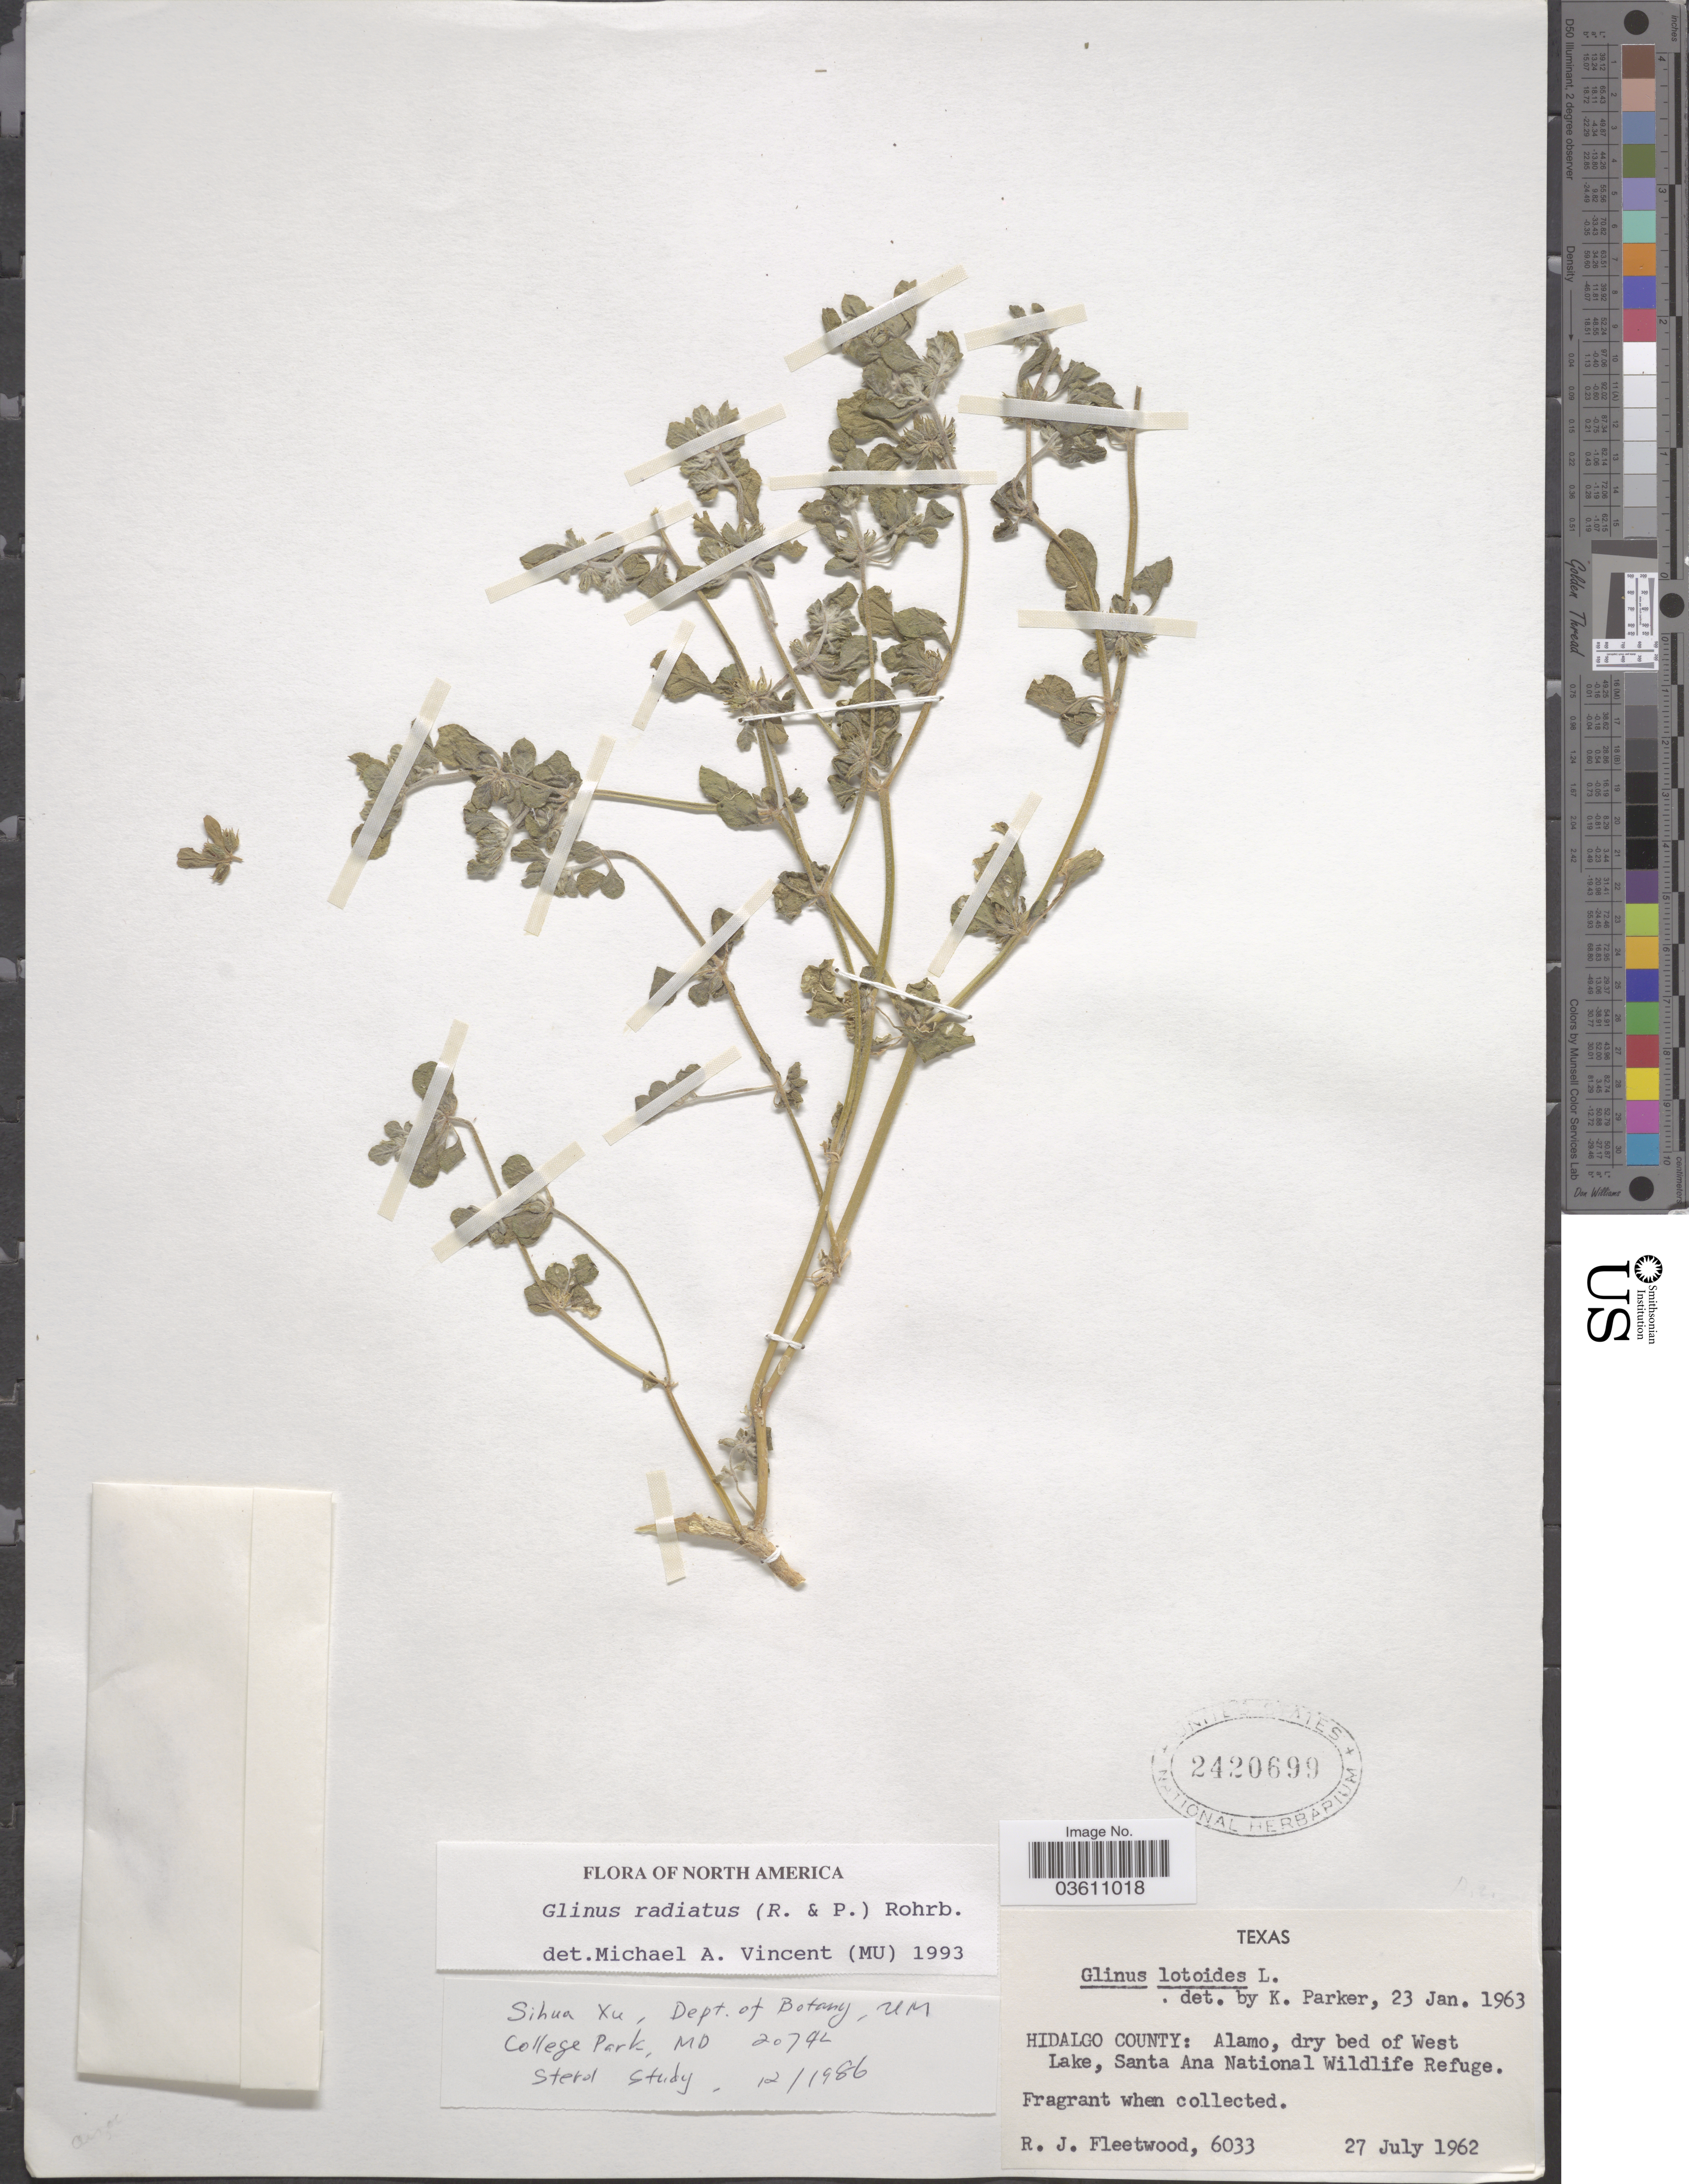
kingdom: Plantae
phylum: Tracheophyta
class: Magnoliopsida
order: Caryophyllales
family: Molluginaceae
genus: Glinus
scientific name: Glinus radiatus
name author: (Ruiz & Pav.) Rohrb.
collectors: R. J. Fleetwood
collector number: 6033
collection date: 1962-07-27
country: United States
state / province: Texas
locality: Hidalgo County: Alamo, dry bed of West Lake, Santa Ana National Wildlife Refuge.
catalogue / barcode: US 2420699